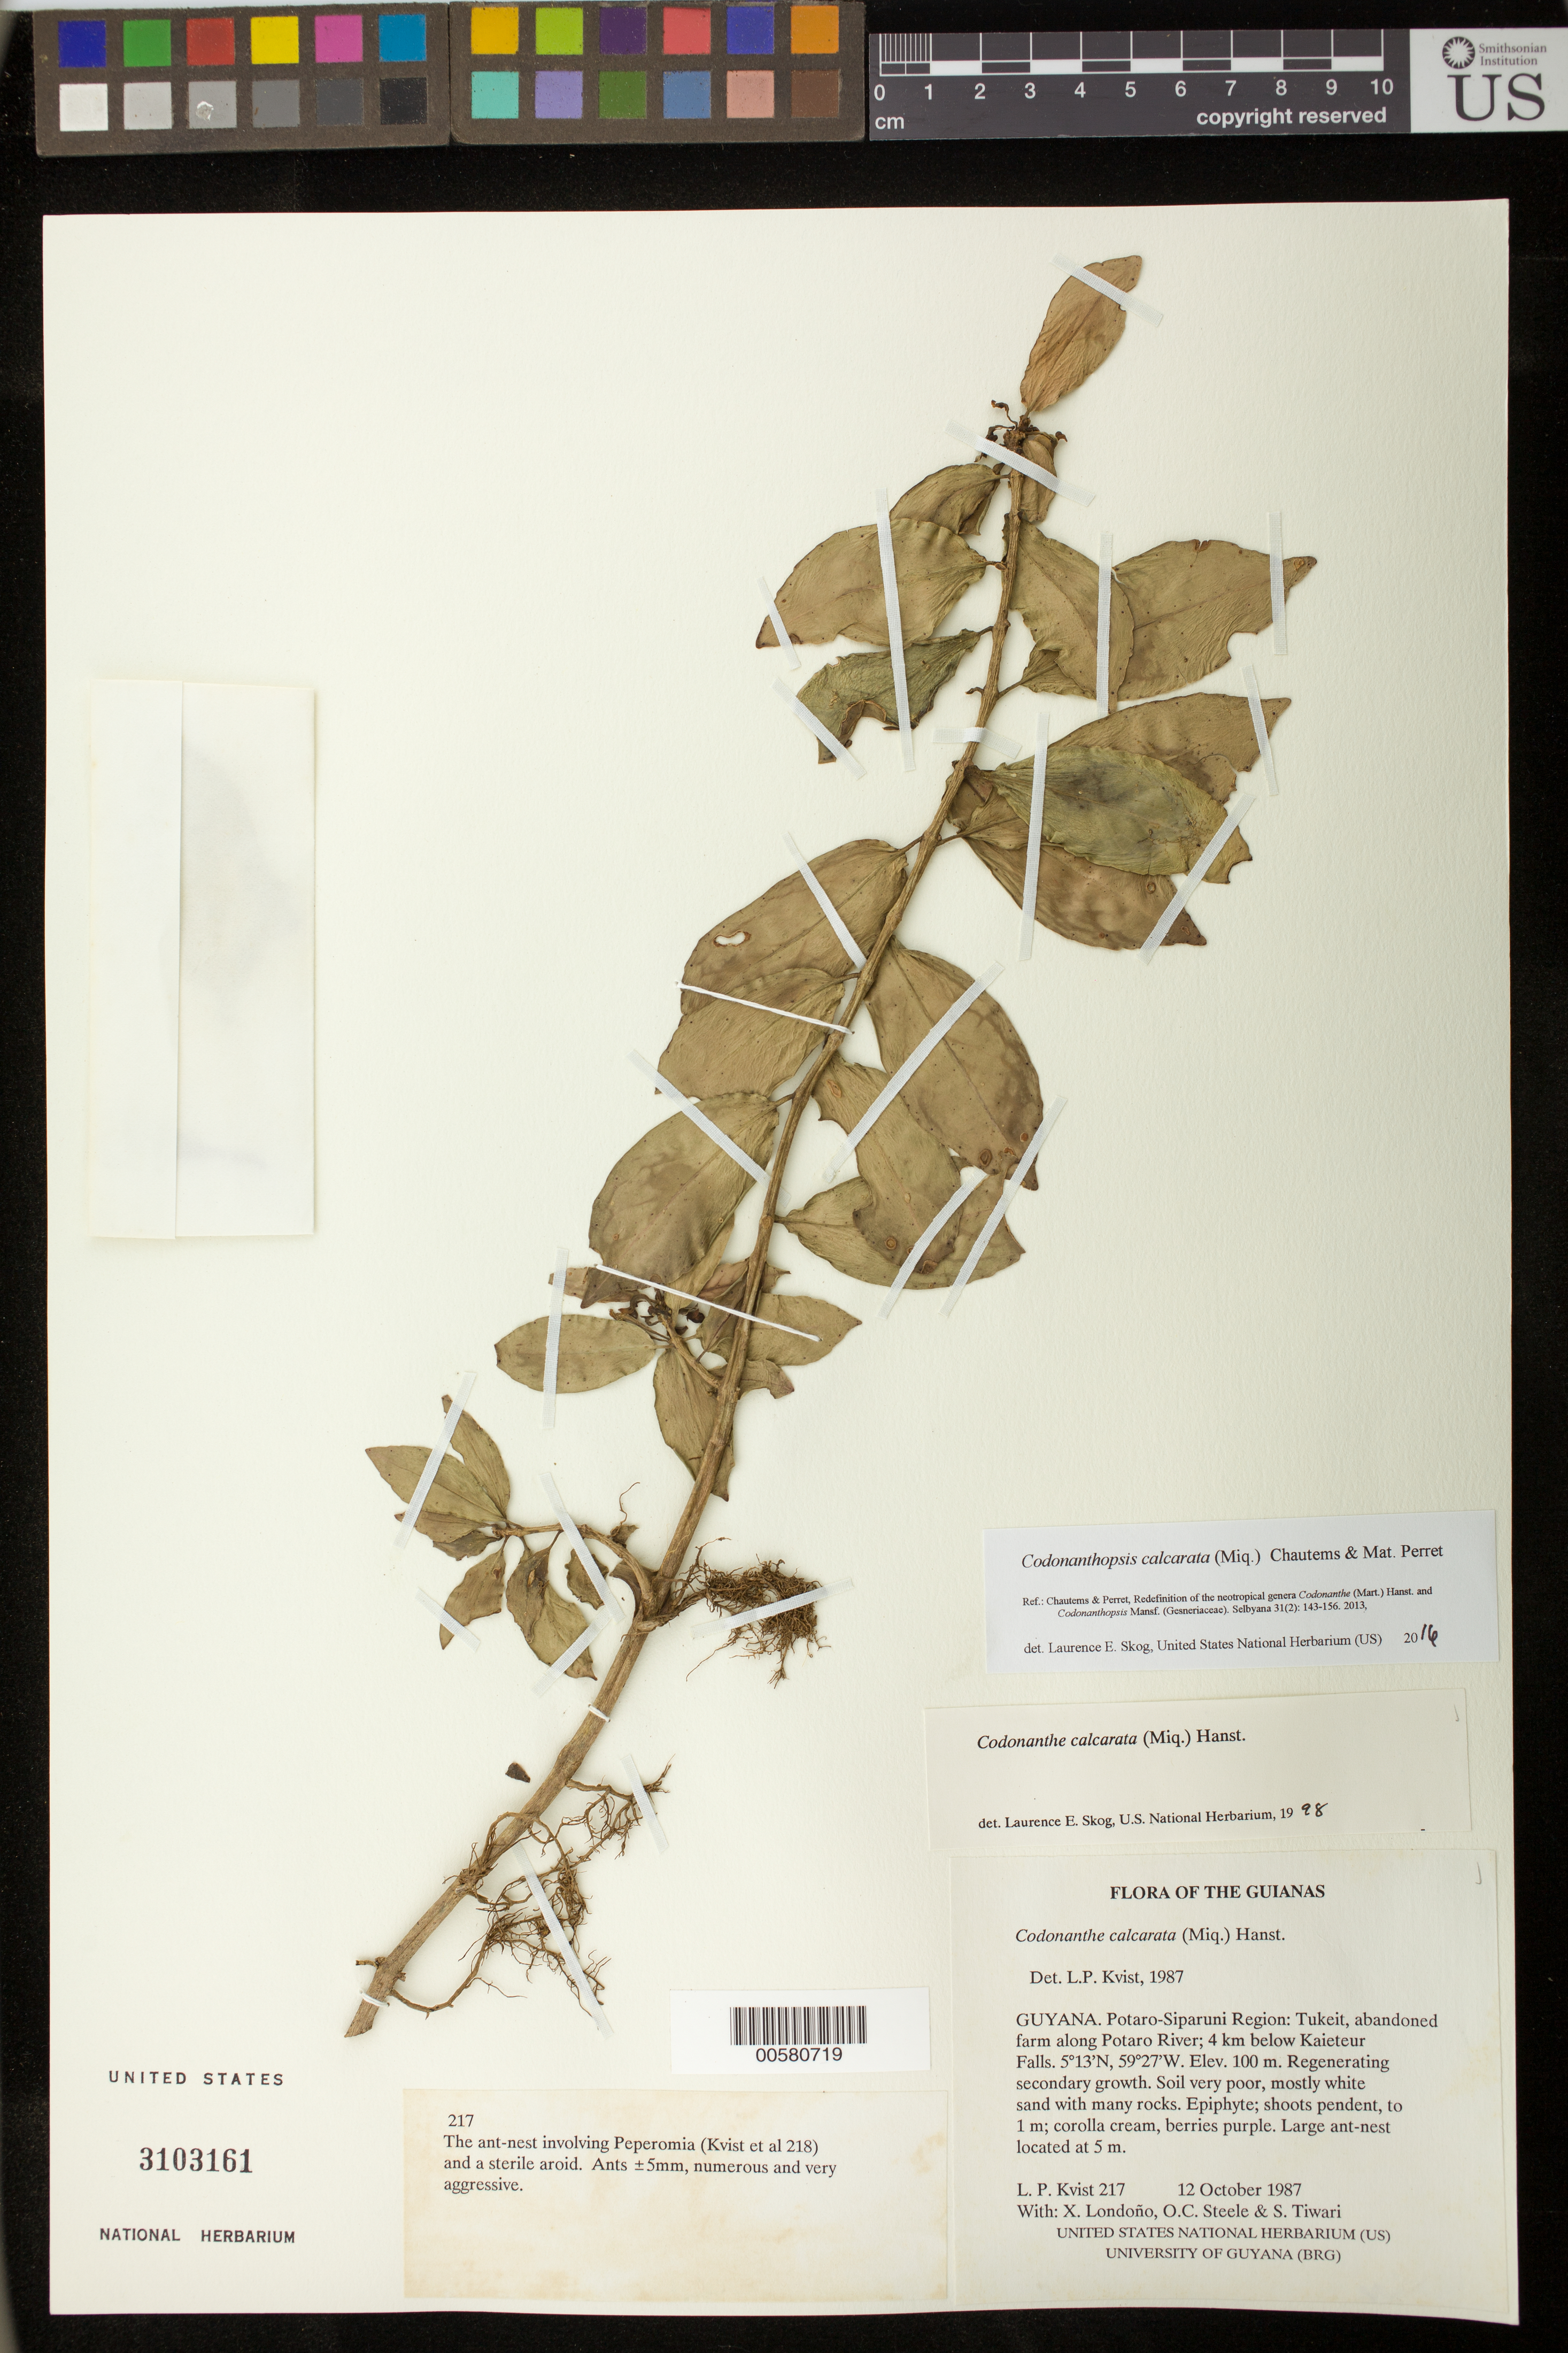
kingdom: Plantae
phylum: Tracheophyta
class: Magnoliopsida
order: Lamiales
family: Gesneriaceae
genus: Codonanthopsis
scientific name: Codonanthopsis calcarata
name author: (Miq.) Chautems & Mat.Perret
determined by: Skog, Laurence E.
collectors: L. P. Kvist, X. Londoño, O. C. Steele & S. Tiwari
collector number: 217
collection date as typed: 12 Oct 1987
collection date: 1987-10-12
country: Guyana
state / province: Potaro-Siparuni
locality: Tukeit, abandoned farm along Potaro River; 4 km below Kaieteur Falls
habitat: Regenerating secondary growth; soil very poor, mostly white sand with many rocks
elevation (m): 100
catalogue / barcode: US 3103161